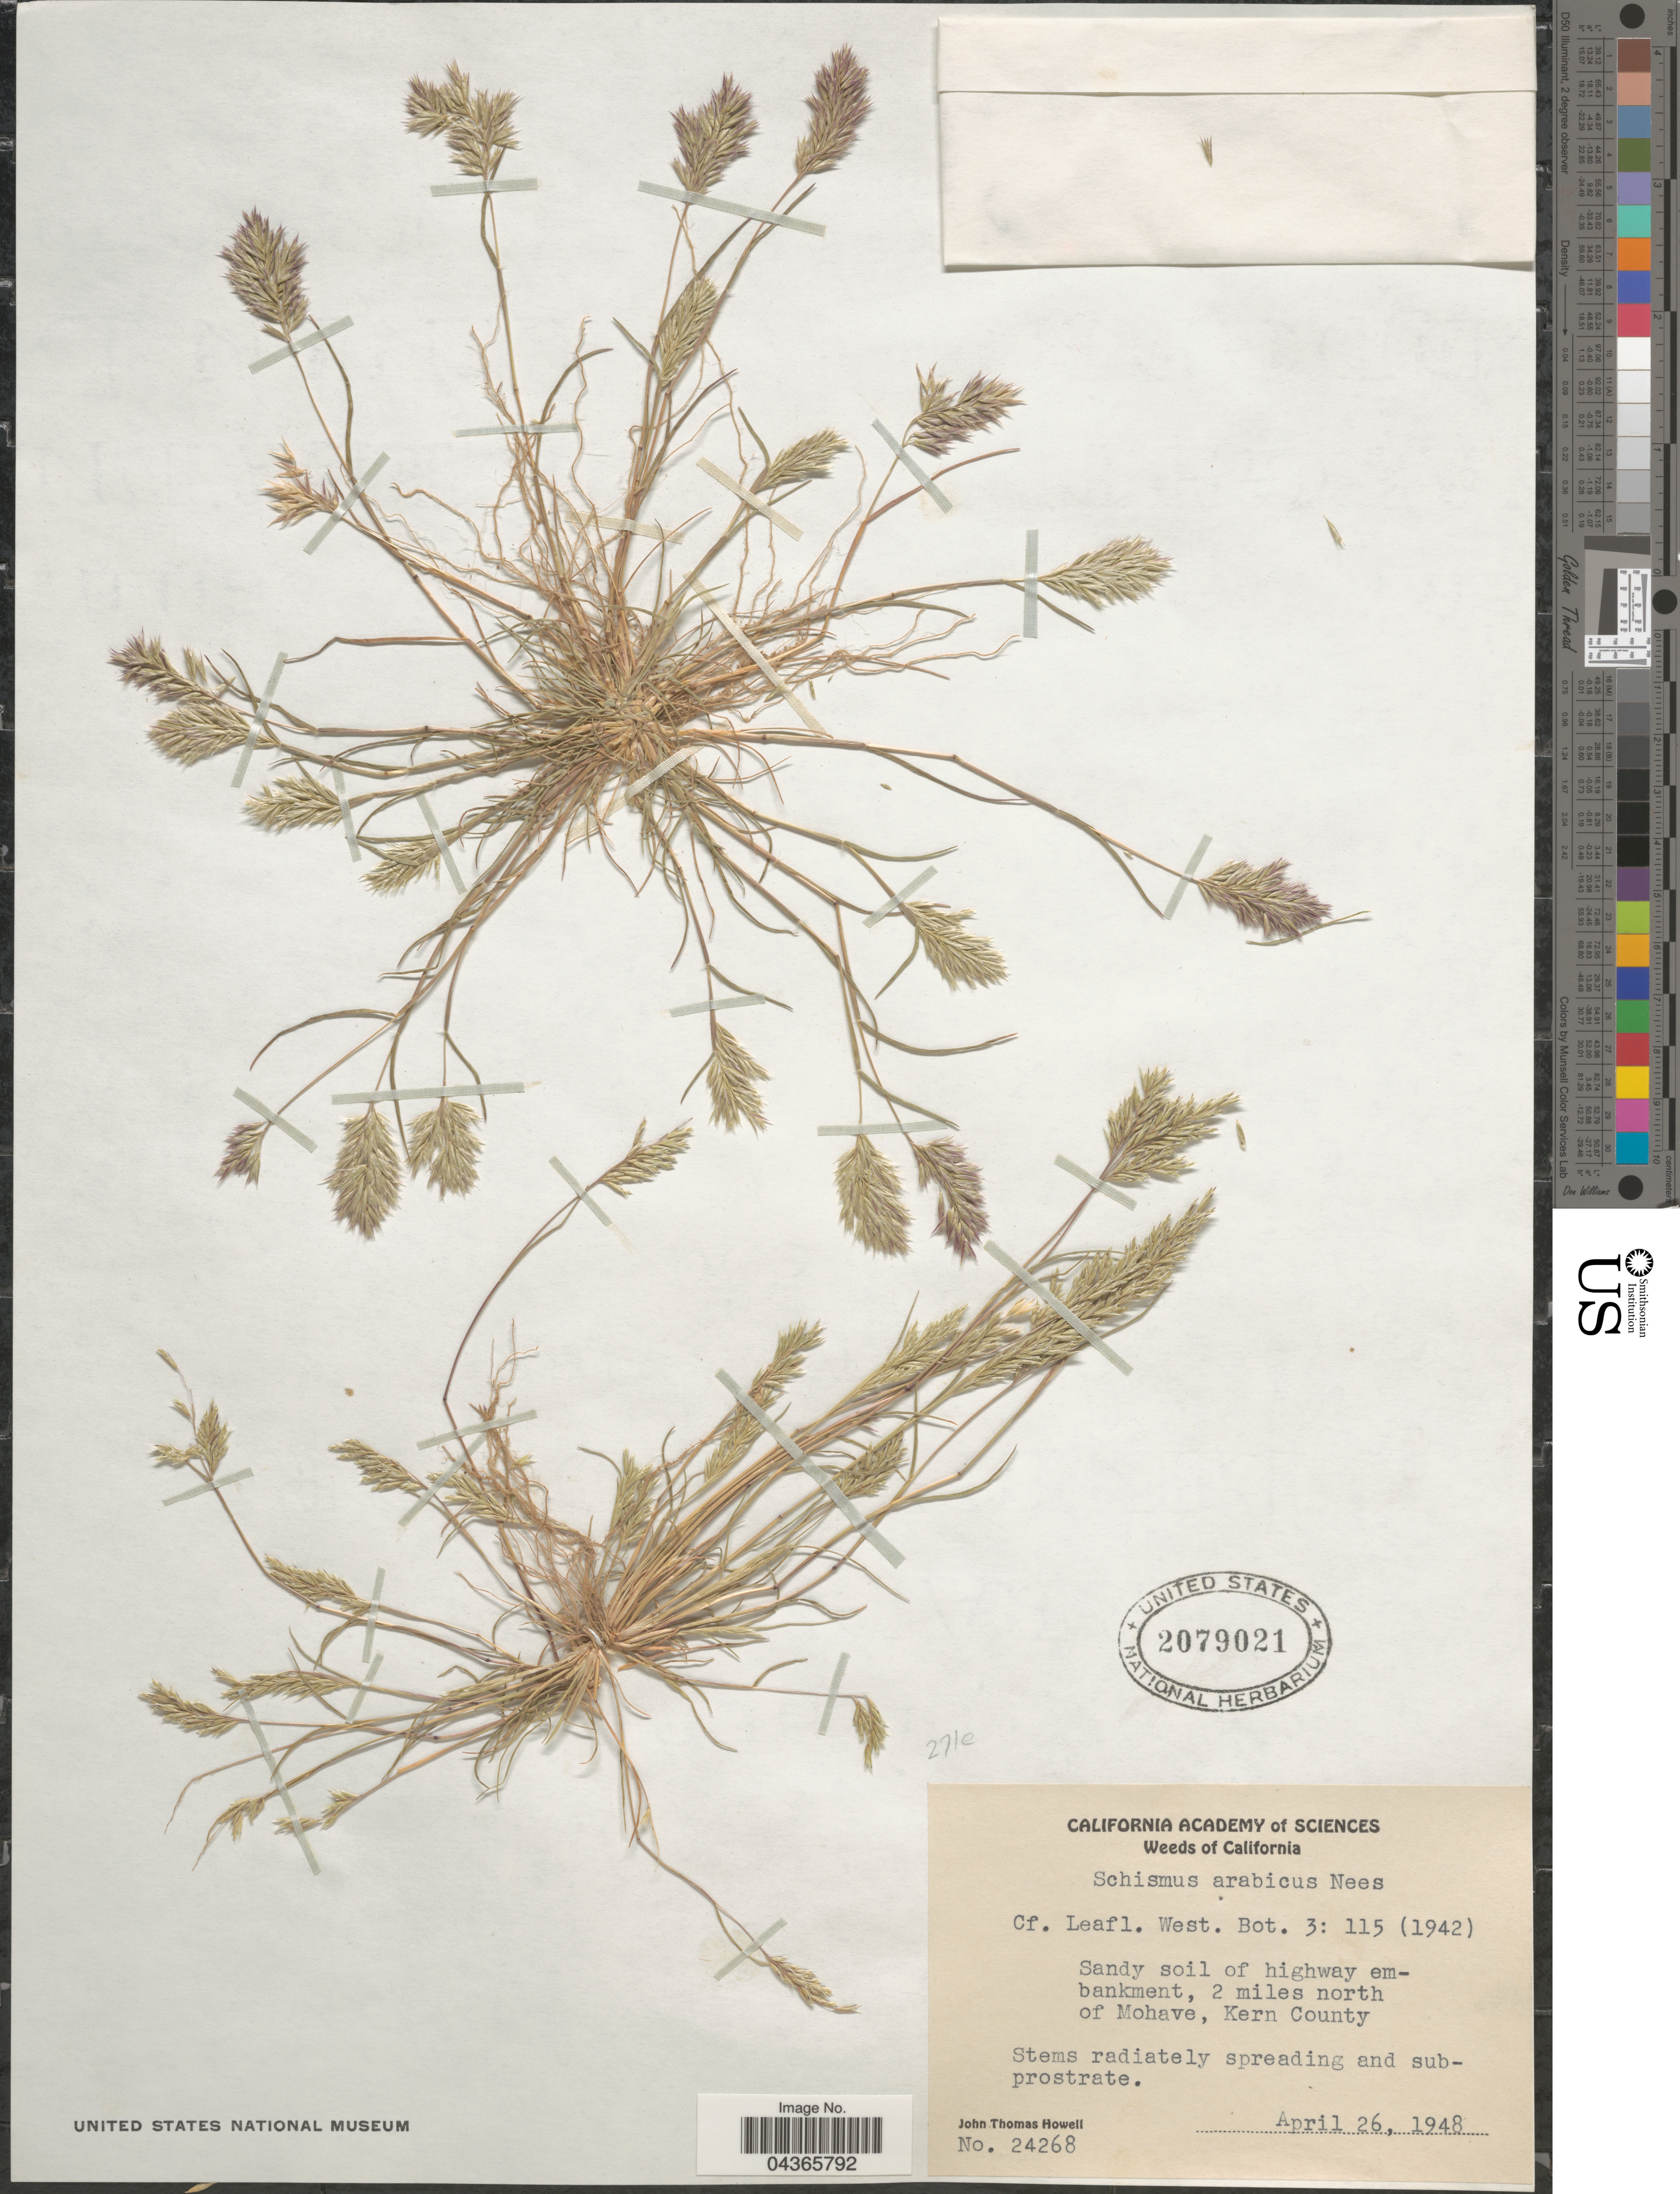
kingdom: Plantae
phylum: Tracheophyta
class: Liliopsida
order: Poales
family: Poaceae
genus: Schismus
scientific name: Schismus arabicus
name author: Nees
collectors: J. T. Howell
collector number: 24268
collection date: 1948-04-26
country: United States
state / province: California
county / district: Kern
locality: Sandy soil of highway embankment, 2 miles north of Mohave, Kern County.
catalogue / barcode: US 2079021